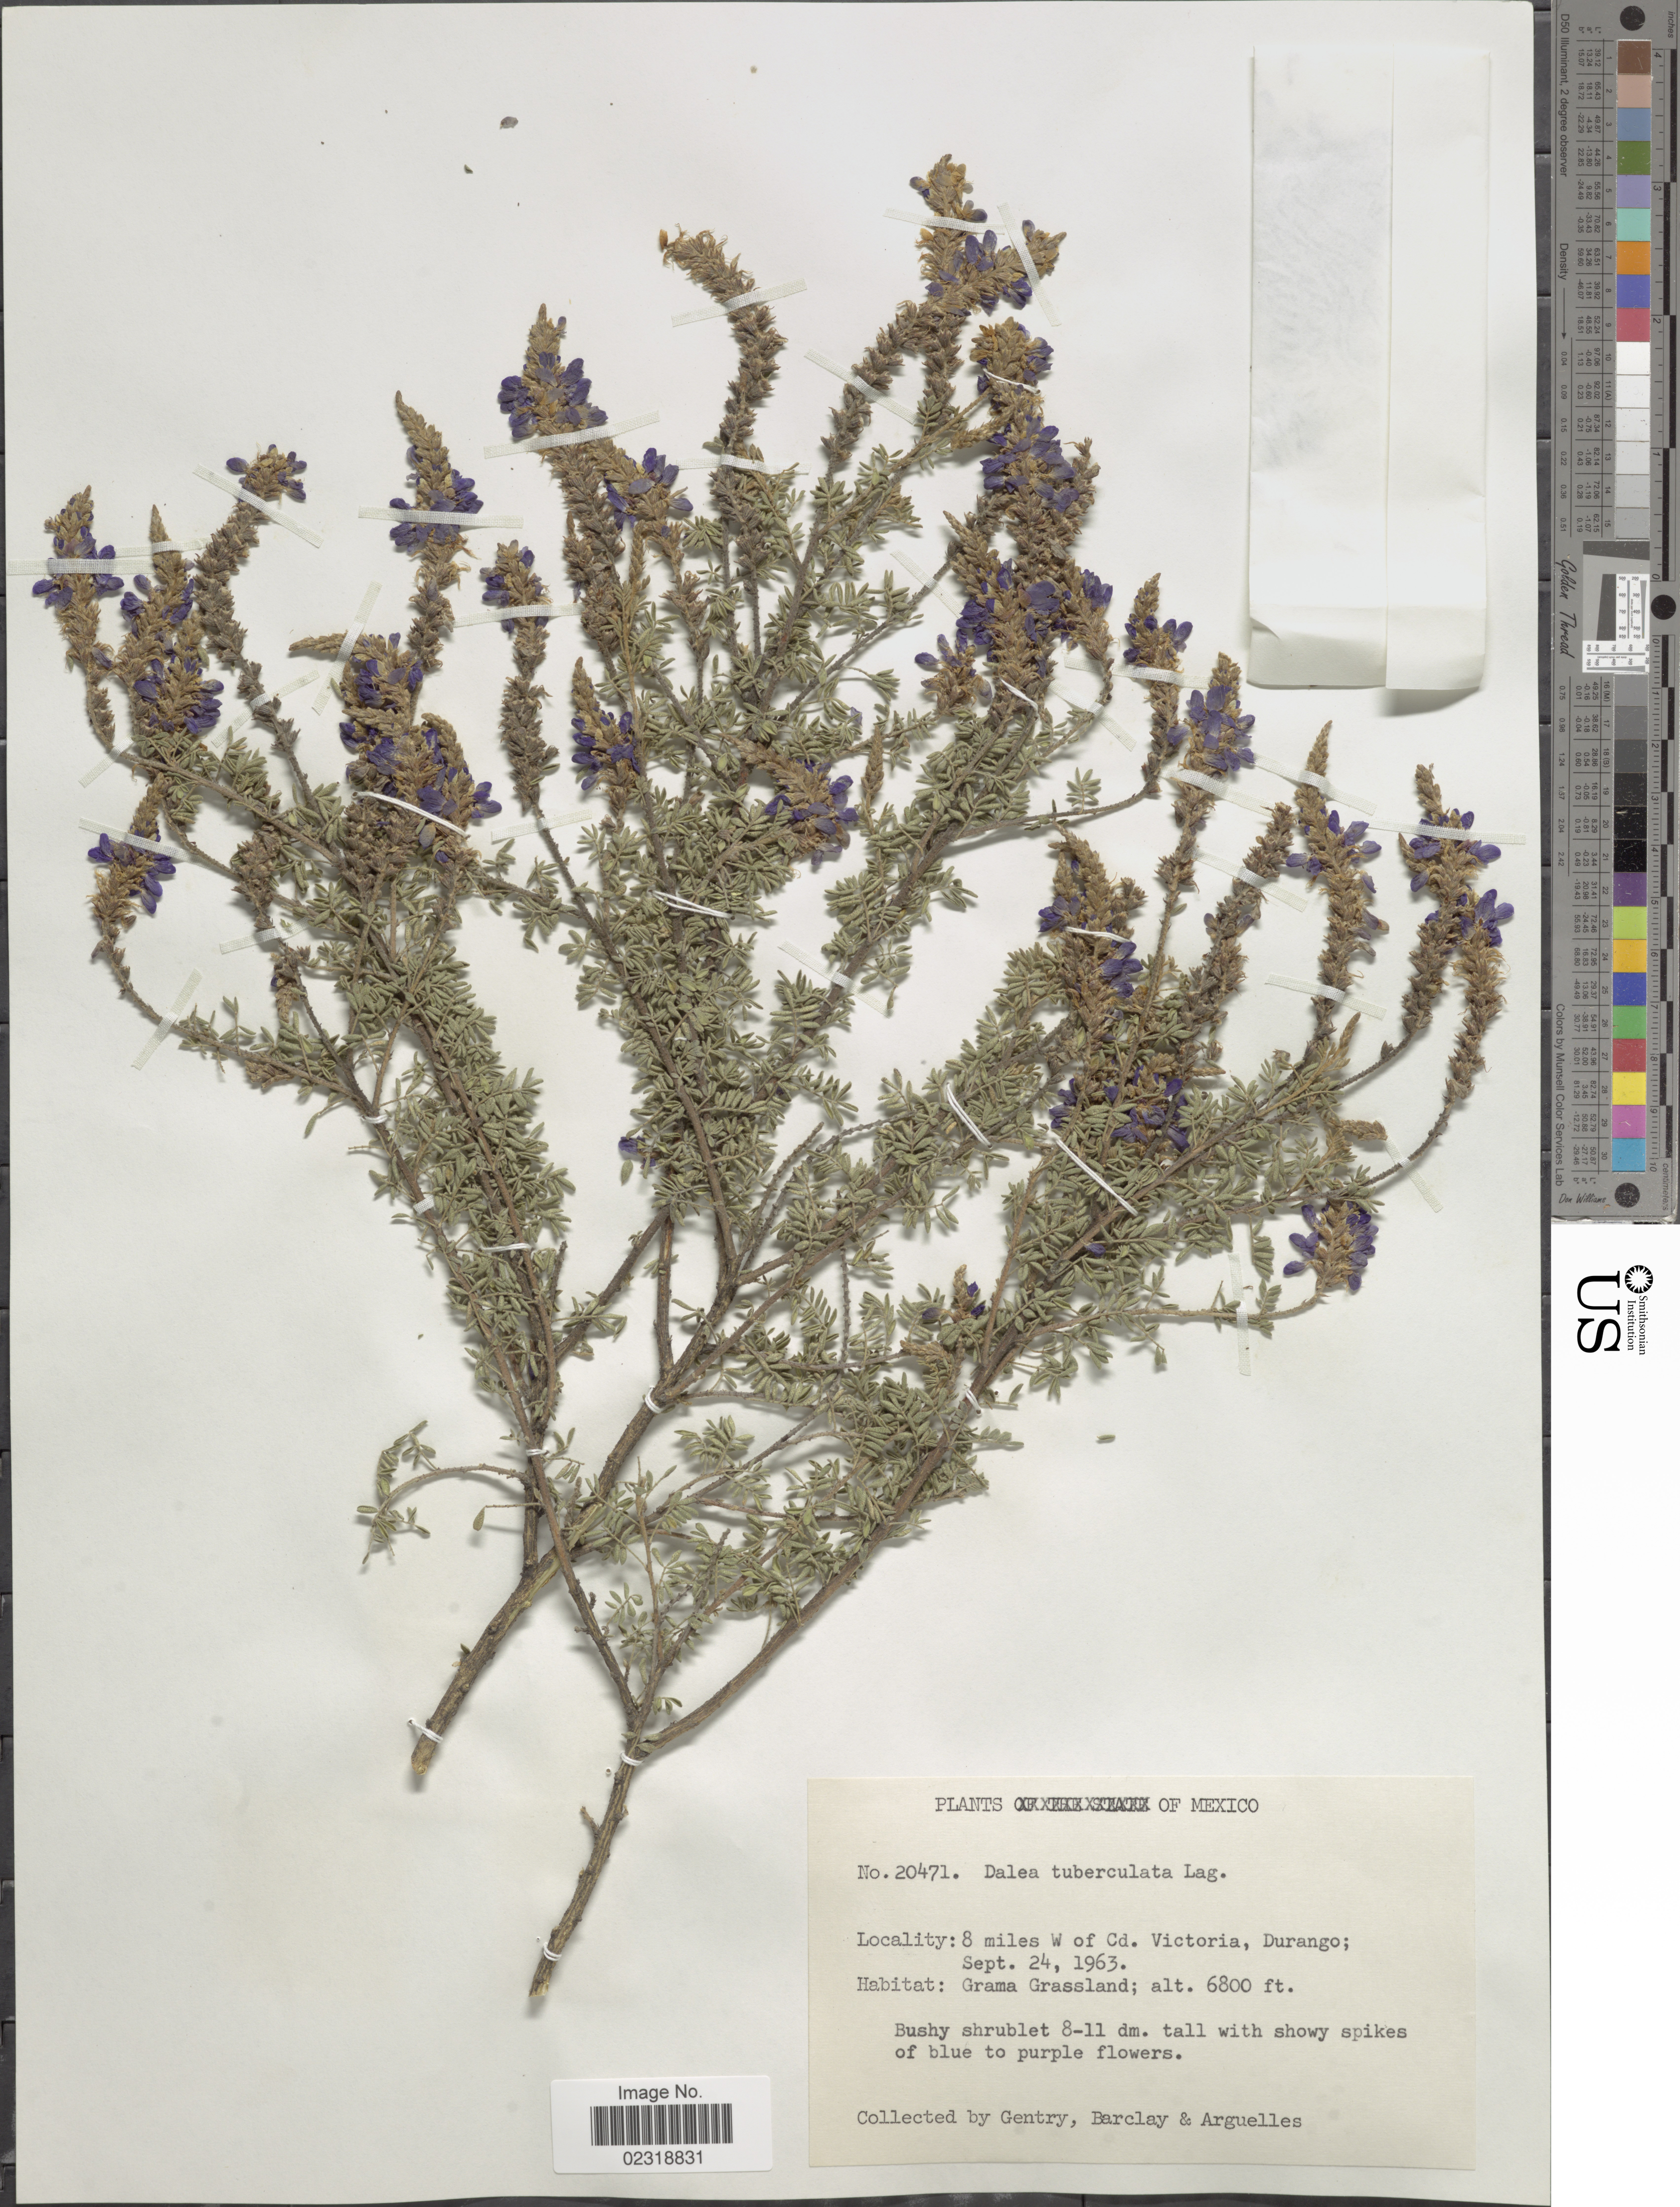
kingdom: Plantae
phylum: Tracheophyta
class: Magnoliopsida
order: Fabales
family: Fabaceae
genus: Dalea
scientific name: Dalea tuberculata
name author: Lag.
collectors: Gentry, --, -- Barclay & Arguelles, --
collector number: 20471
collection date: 1963-09-24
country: Mexico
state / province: Durango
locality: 8 miles W of Cd. Victoria.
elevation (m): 2073